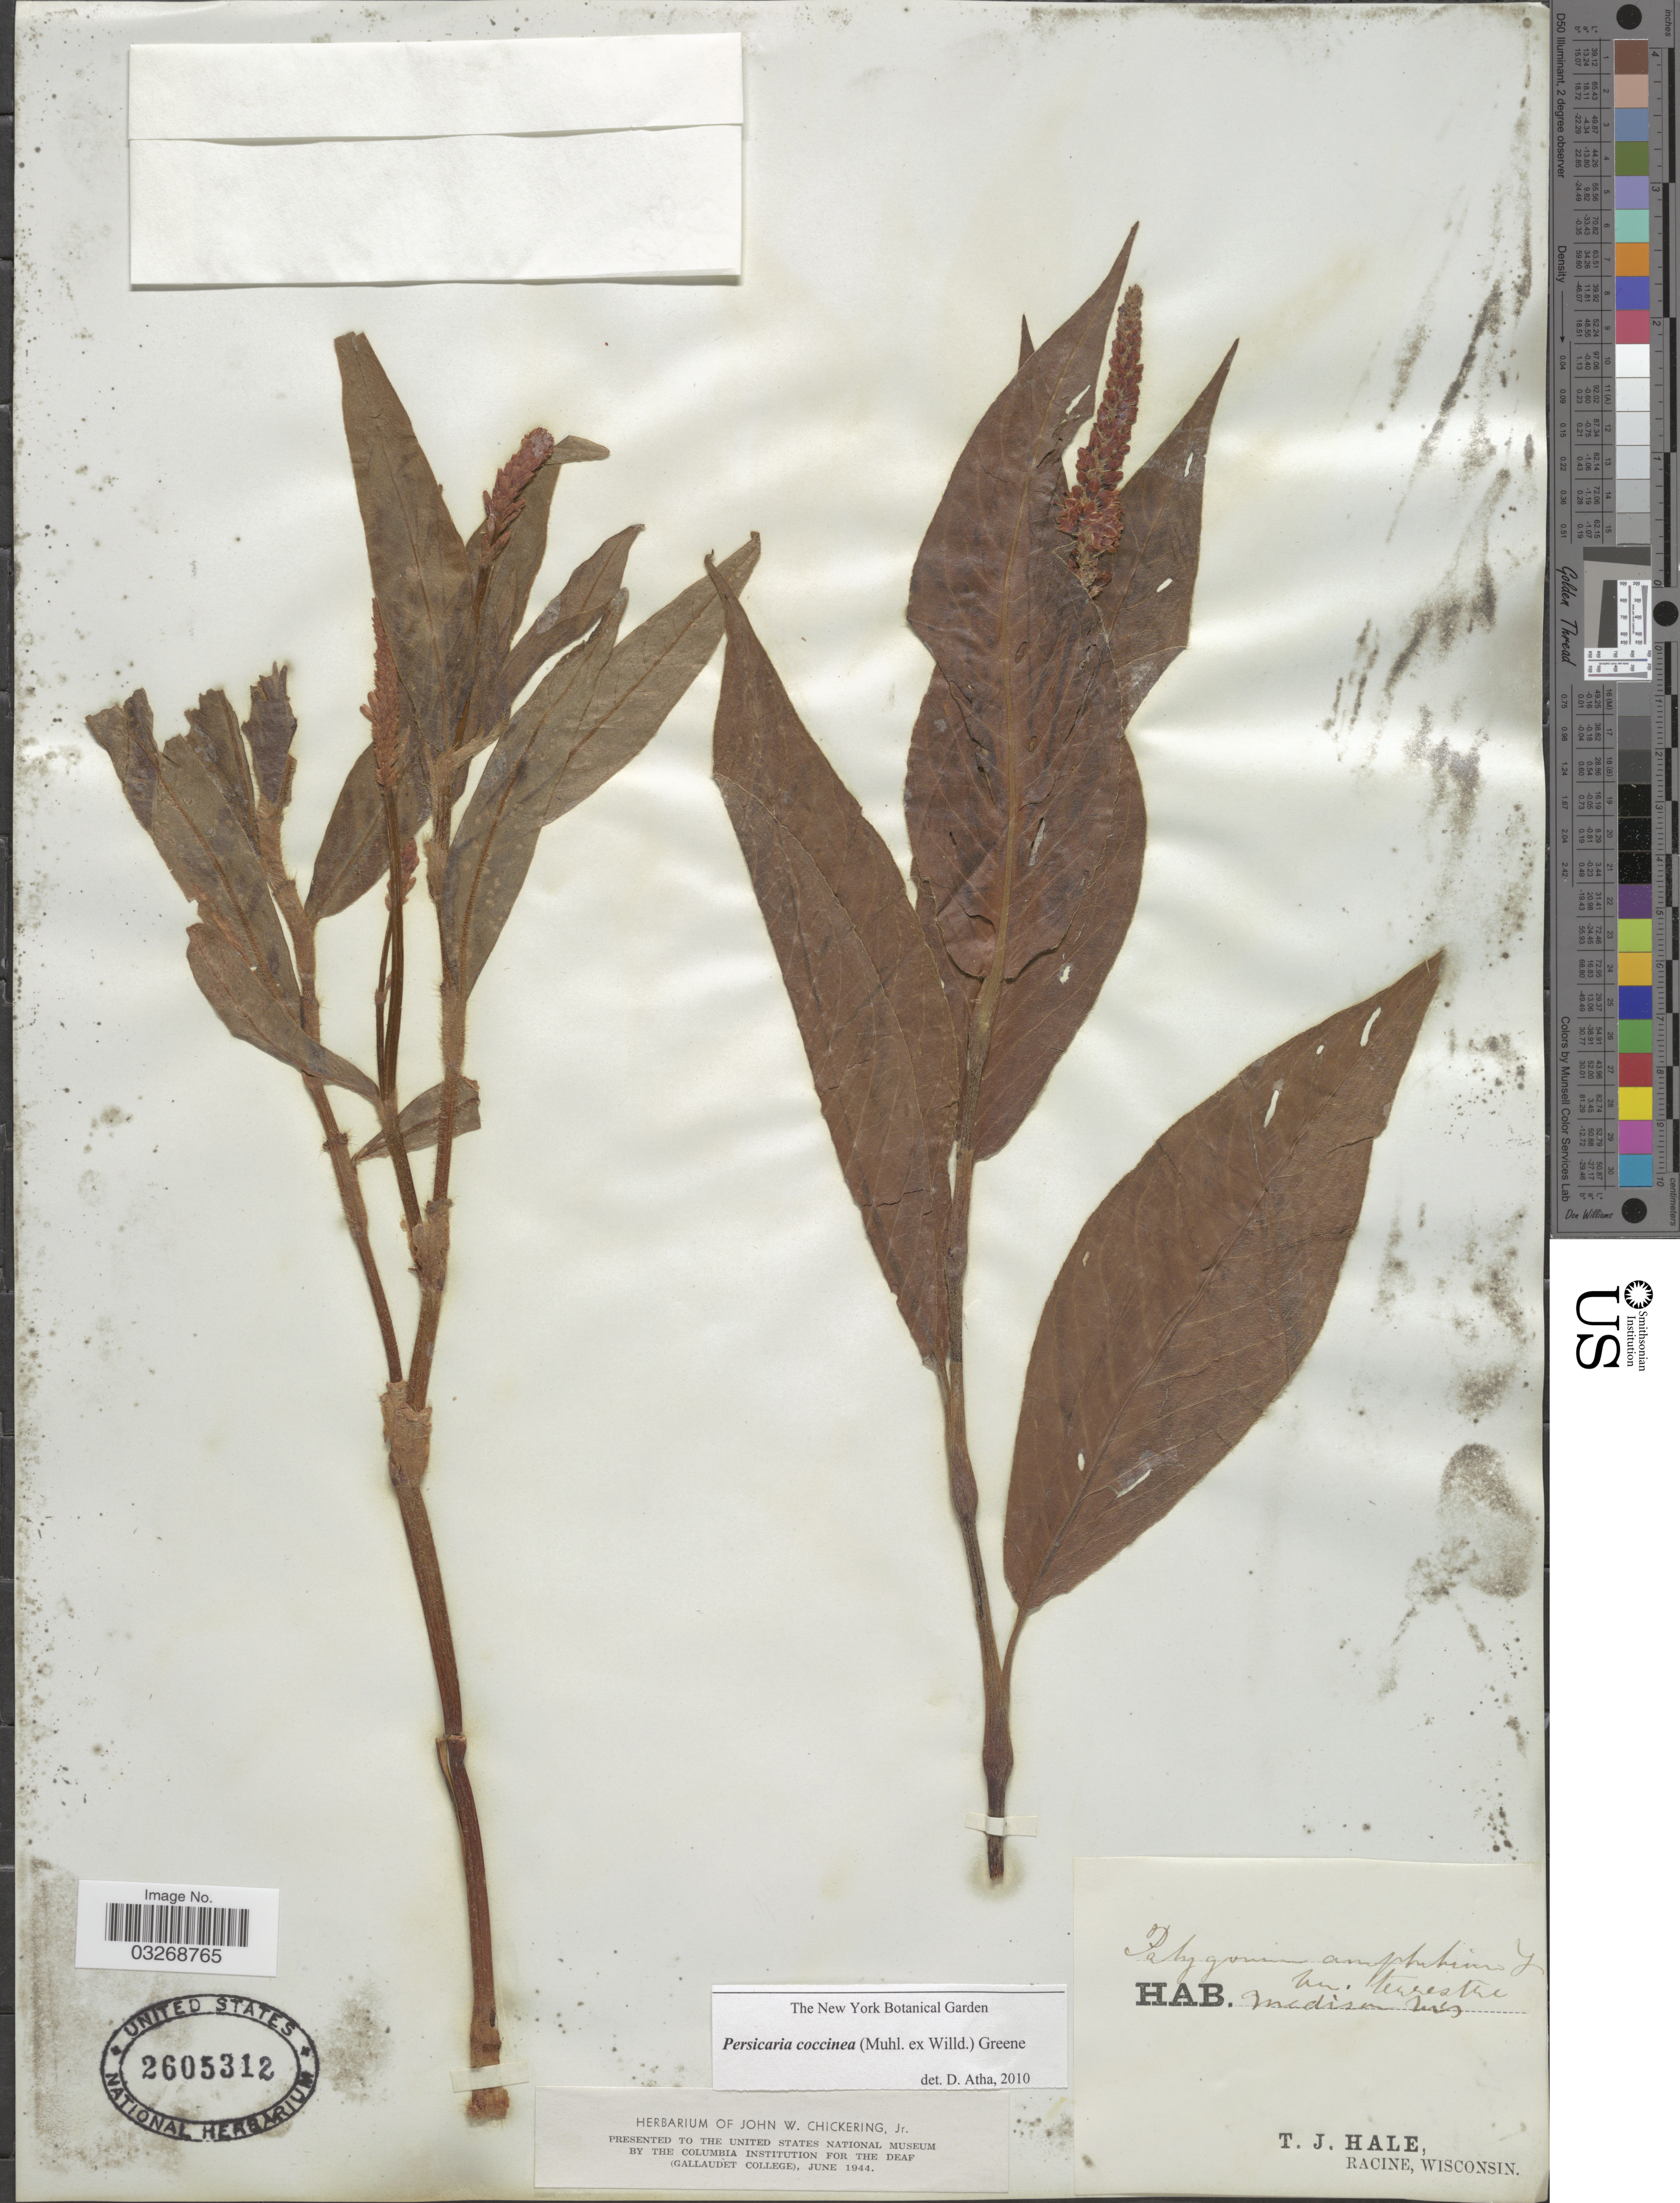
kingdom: Plantae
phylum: Tracheophyta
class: Magnoliopsida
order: Caryophyllales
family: Polygonaceae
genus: Persicaria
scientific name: Persicaria coccinea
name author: (Muhl. ex Willd.) Greene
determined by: Atha, D. E.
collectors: T. Hale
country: United States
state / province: Wisconsin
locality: Madison.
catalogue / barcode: US 2605312